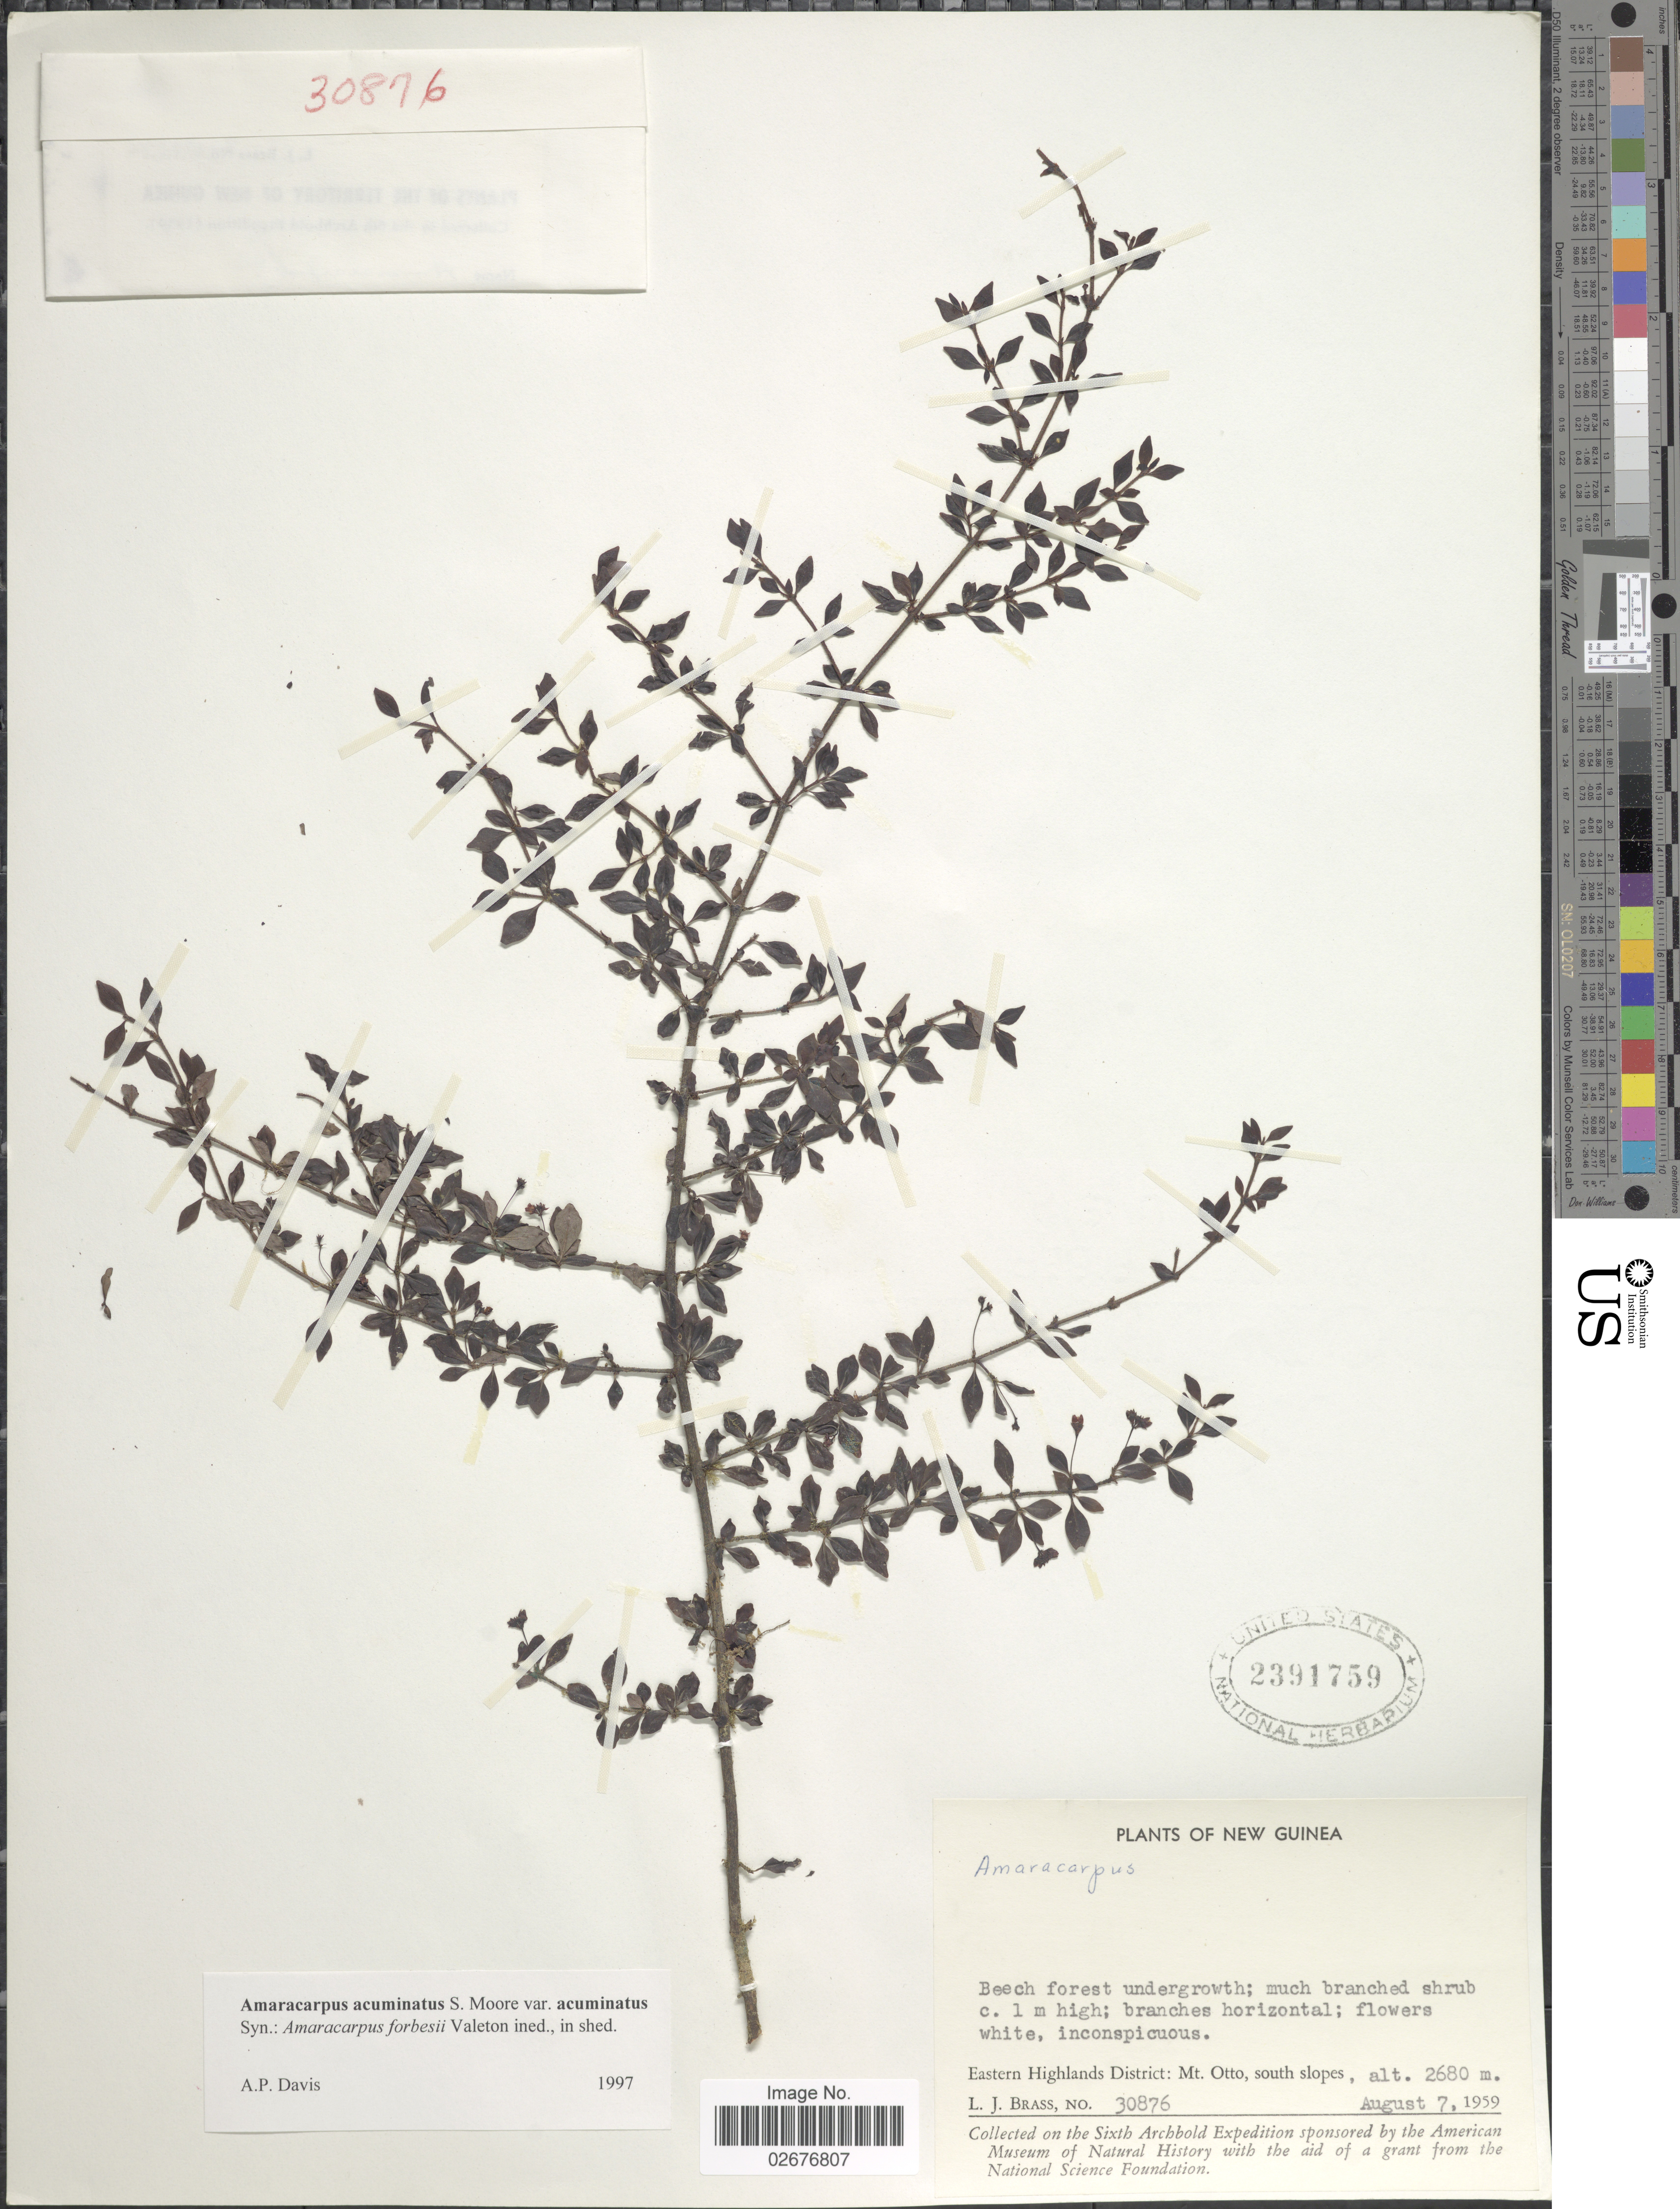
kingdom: Plantae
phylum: Tracheophyta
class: Magnoliopsida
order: Gentianales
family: Rubiaceae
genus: Amaracarpus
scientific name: Amaracarpus acuminatus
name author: S. Moore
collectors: L. J. Brass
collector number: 30876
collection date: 1959-08-07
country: Papua New Guinea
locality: New Guinea, Eastern Highlands District: Mt. Otto, south slopes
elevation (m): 2680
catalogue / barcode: US 2391759